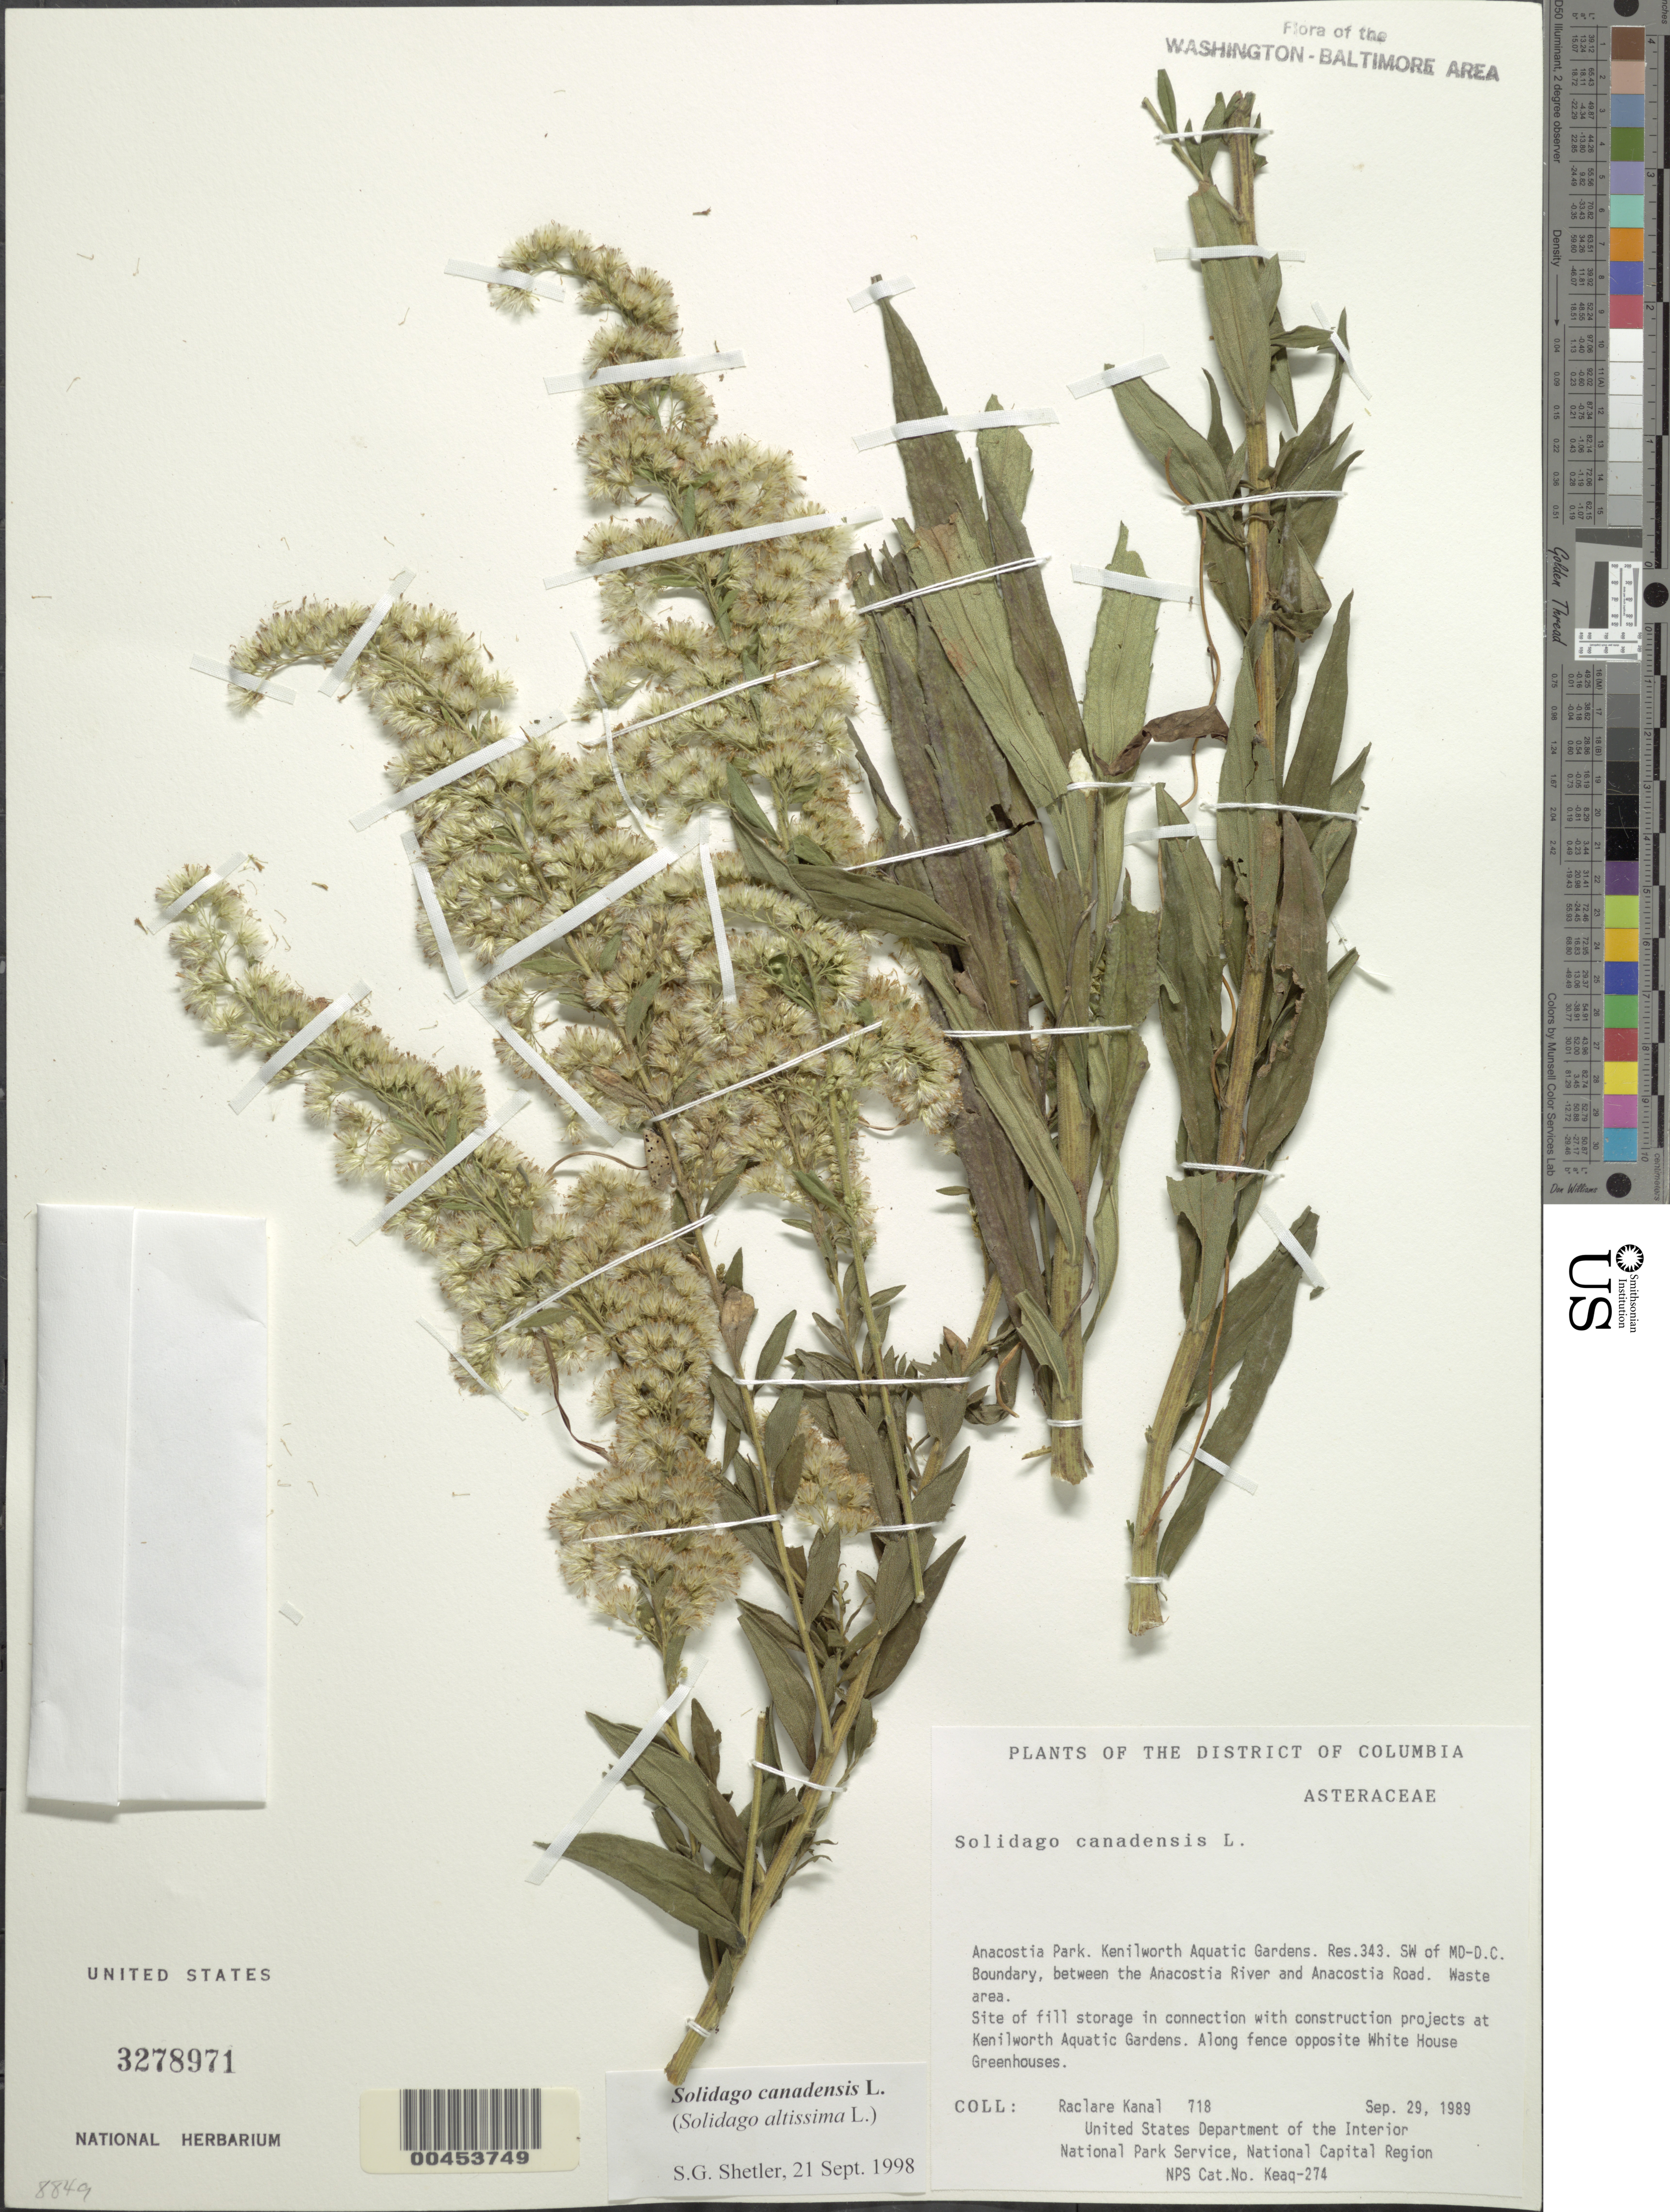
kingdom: Plantae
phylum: Tracheophyta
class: Magnoliopsida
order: Asterales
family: Asteraceae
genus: Solidago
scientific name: Solidago canadensis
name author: L.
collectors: R. Kanal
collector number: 718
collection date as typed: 29 Sep 1989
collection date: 1989-09-29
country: United States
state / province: District of Columbia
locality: Anacostia Park, Kenilworth Aquatic gardens, Res 343, SW of Md/DC Boundary, between Anacostia River and Anacostia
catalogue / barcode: US 3278971